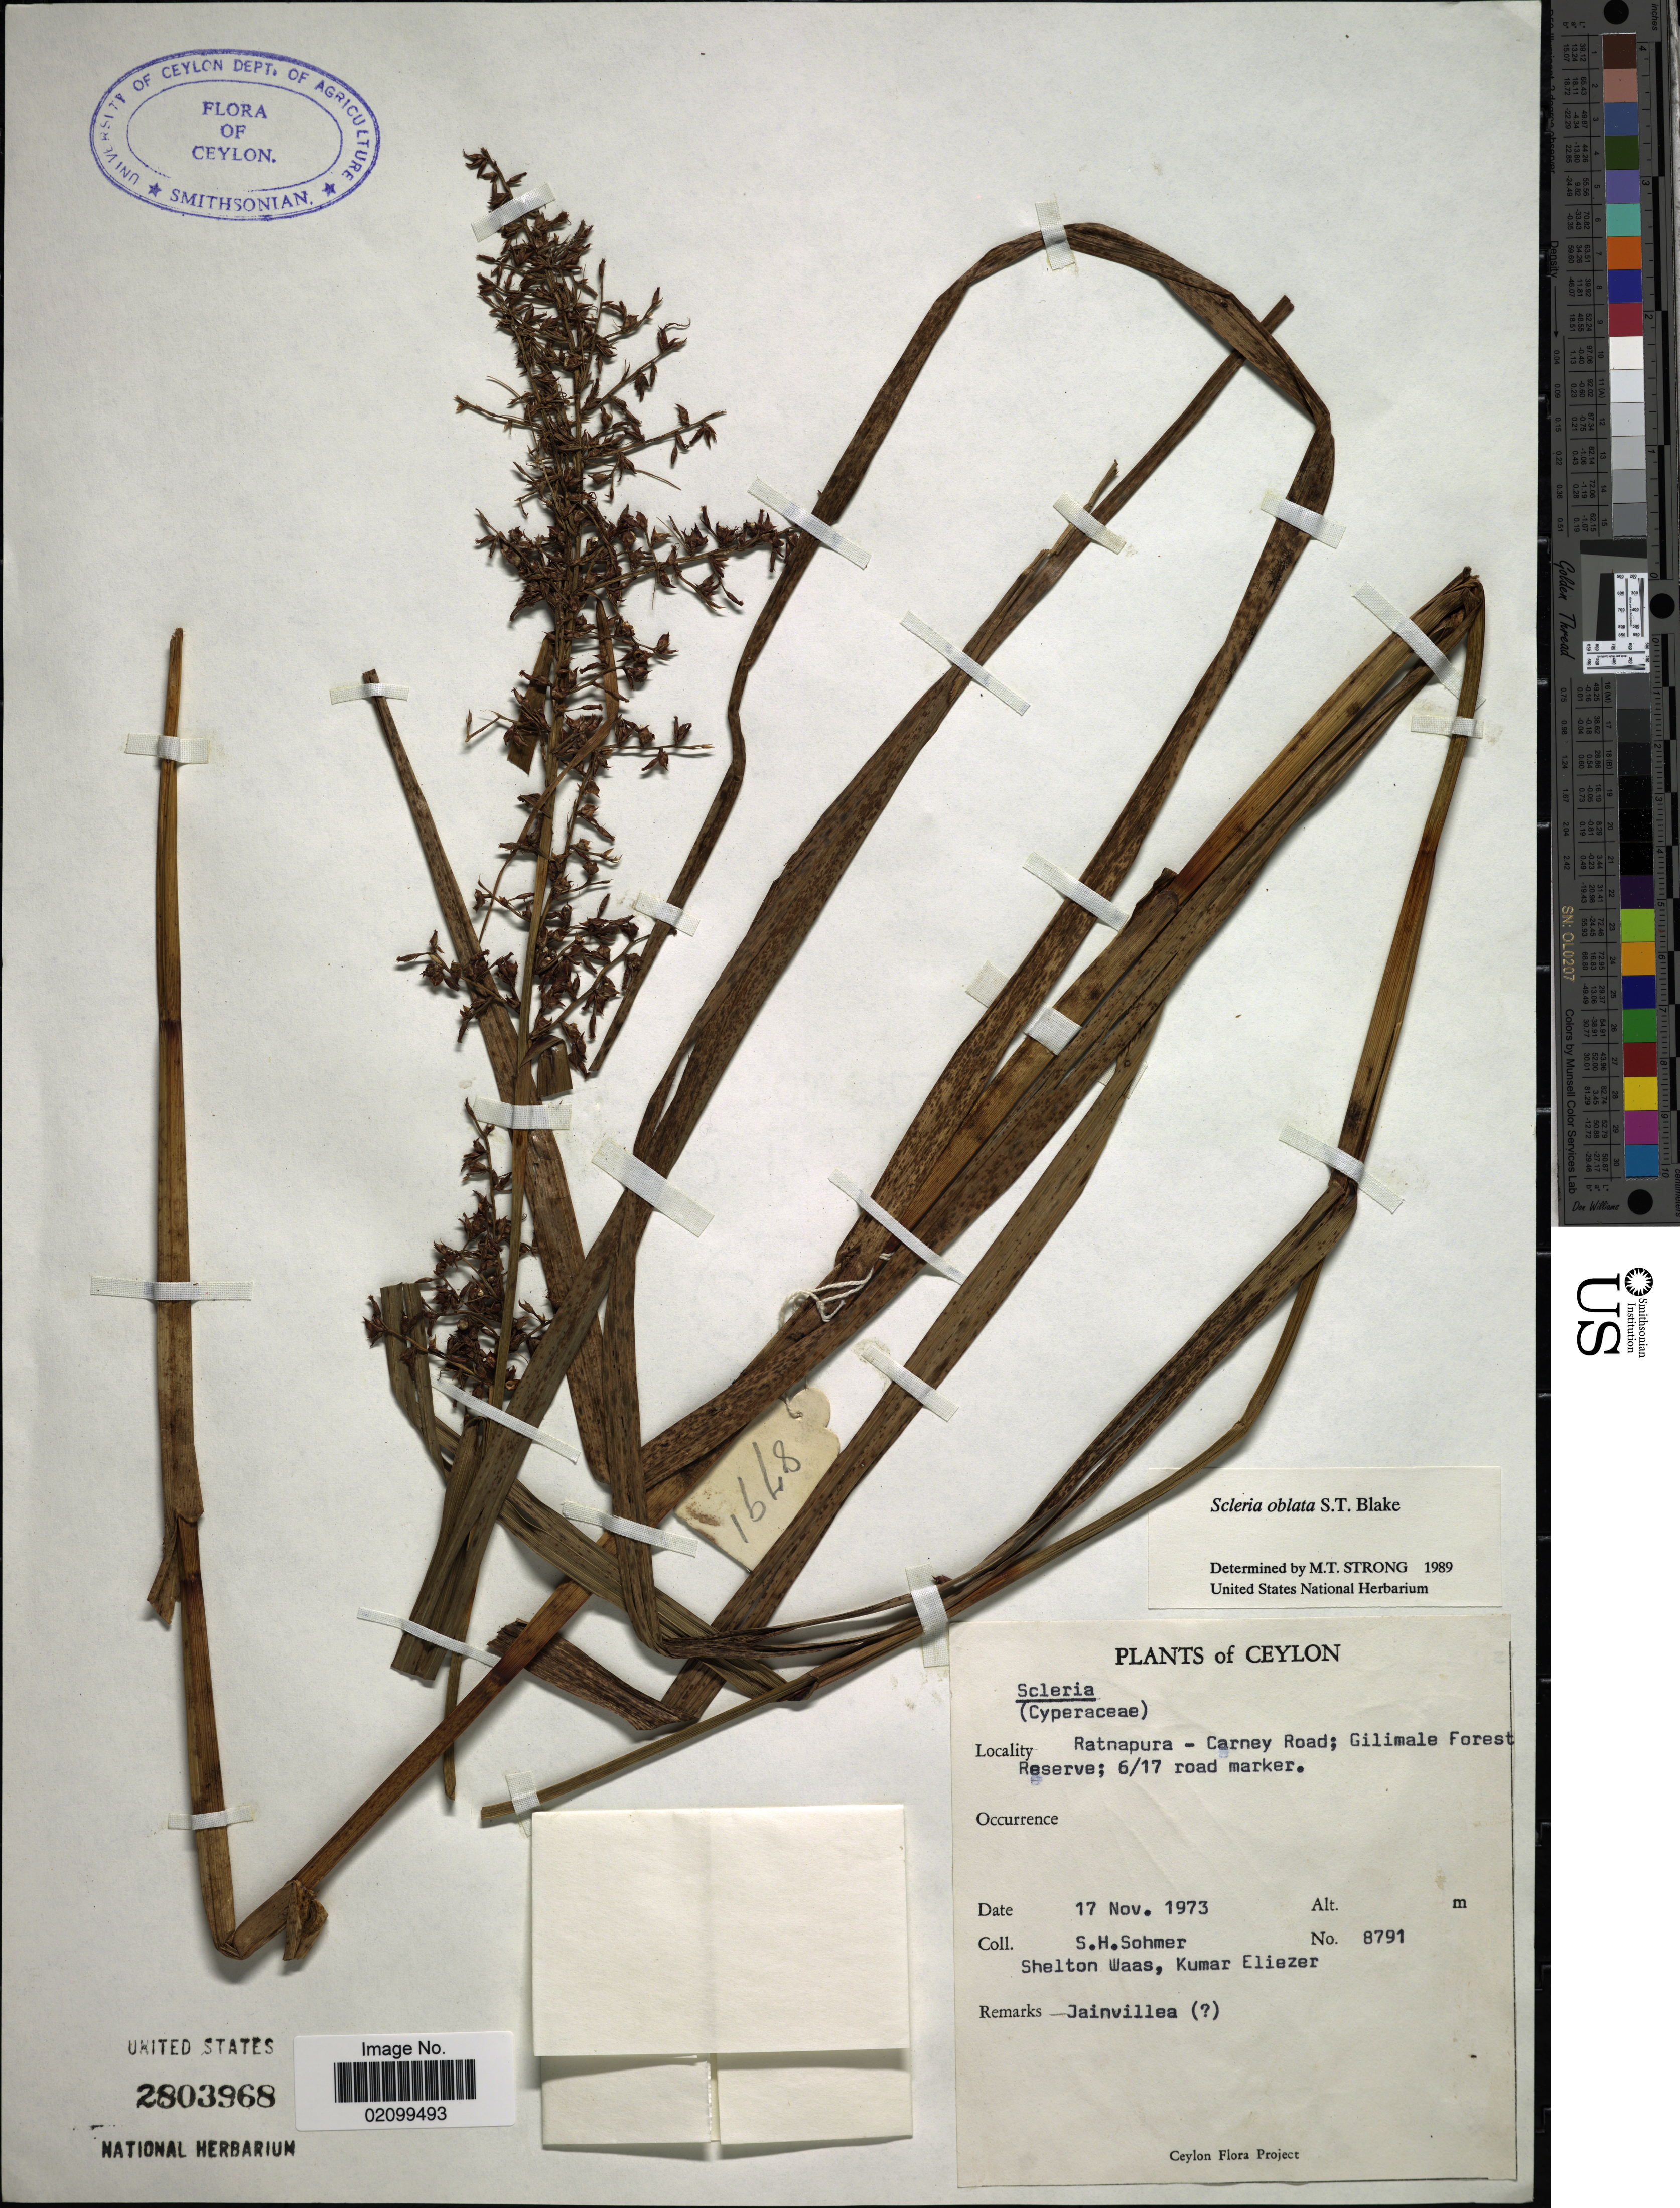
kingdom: Plantae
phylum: Tracheophyta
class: Liliopsida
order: Poales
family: Cyperaceae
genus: Scleria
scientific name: Scleria oblata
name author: S.T. Blake ex J. Kern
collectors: S. H. Sohmer, S. Waas & K. Eliezer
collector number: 8791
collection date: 1973-11-17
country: Sri Lanka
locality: Ceylon. Ratnapura - Carney Road; Gilimale Forest Reserve; 6/17 road marker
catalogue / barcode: US 2803968